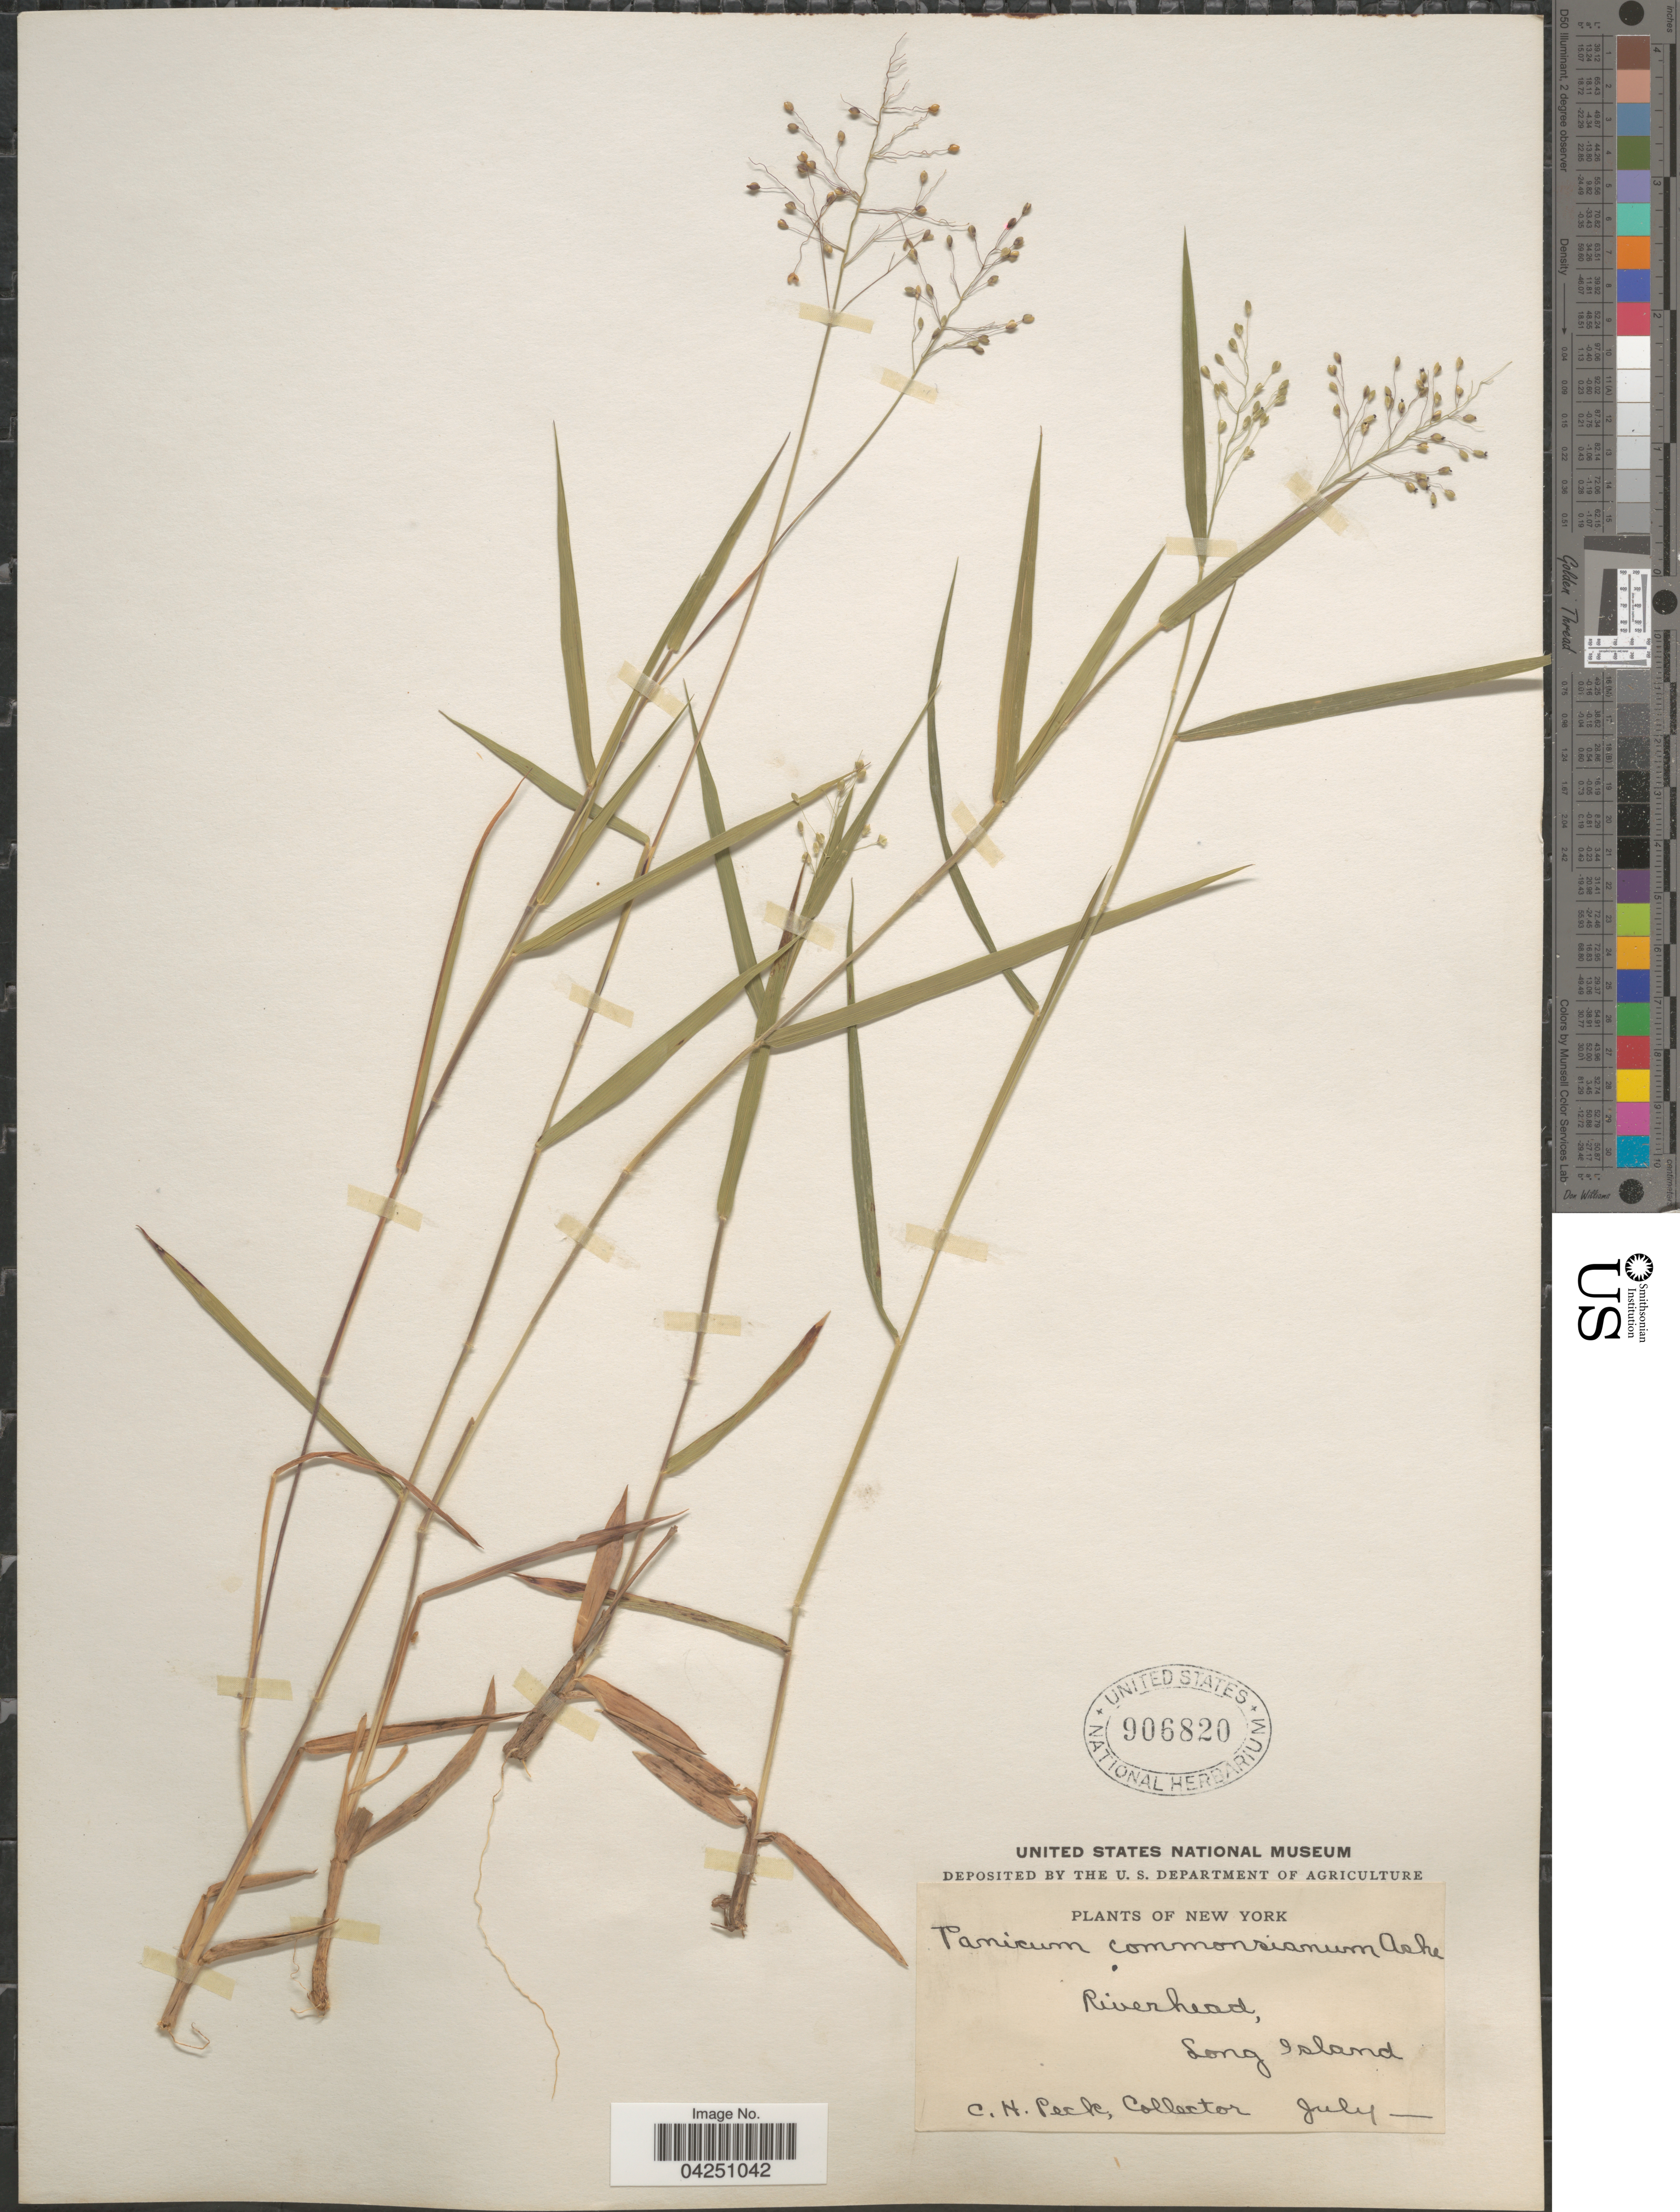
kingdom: Plantae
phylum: Tracheophyta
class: Liliopsida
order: Poales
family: Poaceae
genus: Dichanthelium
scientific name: Dichanthelium acuminatum var. acuminatum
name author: (Sw.) Gould & C.A. Clark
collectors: C. H. Peck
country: United States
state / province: New York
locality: Riverhead, Long Island.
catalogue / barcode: US 906820